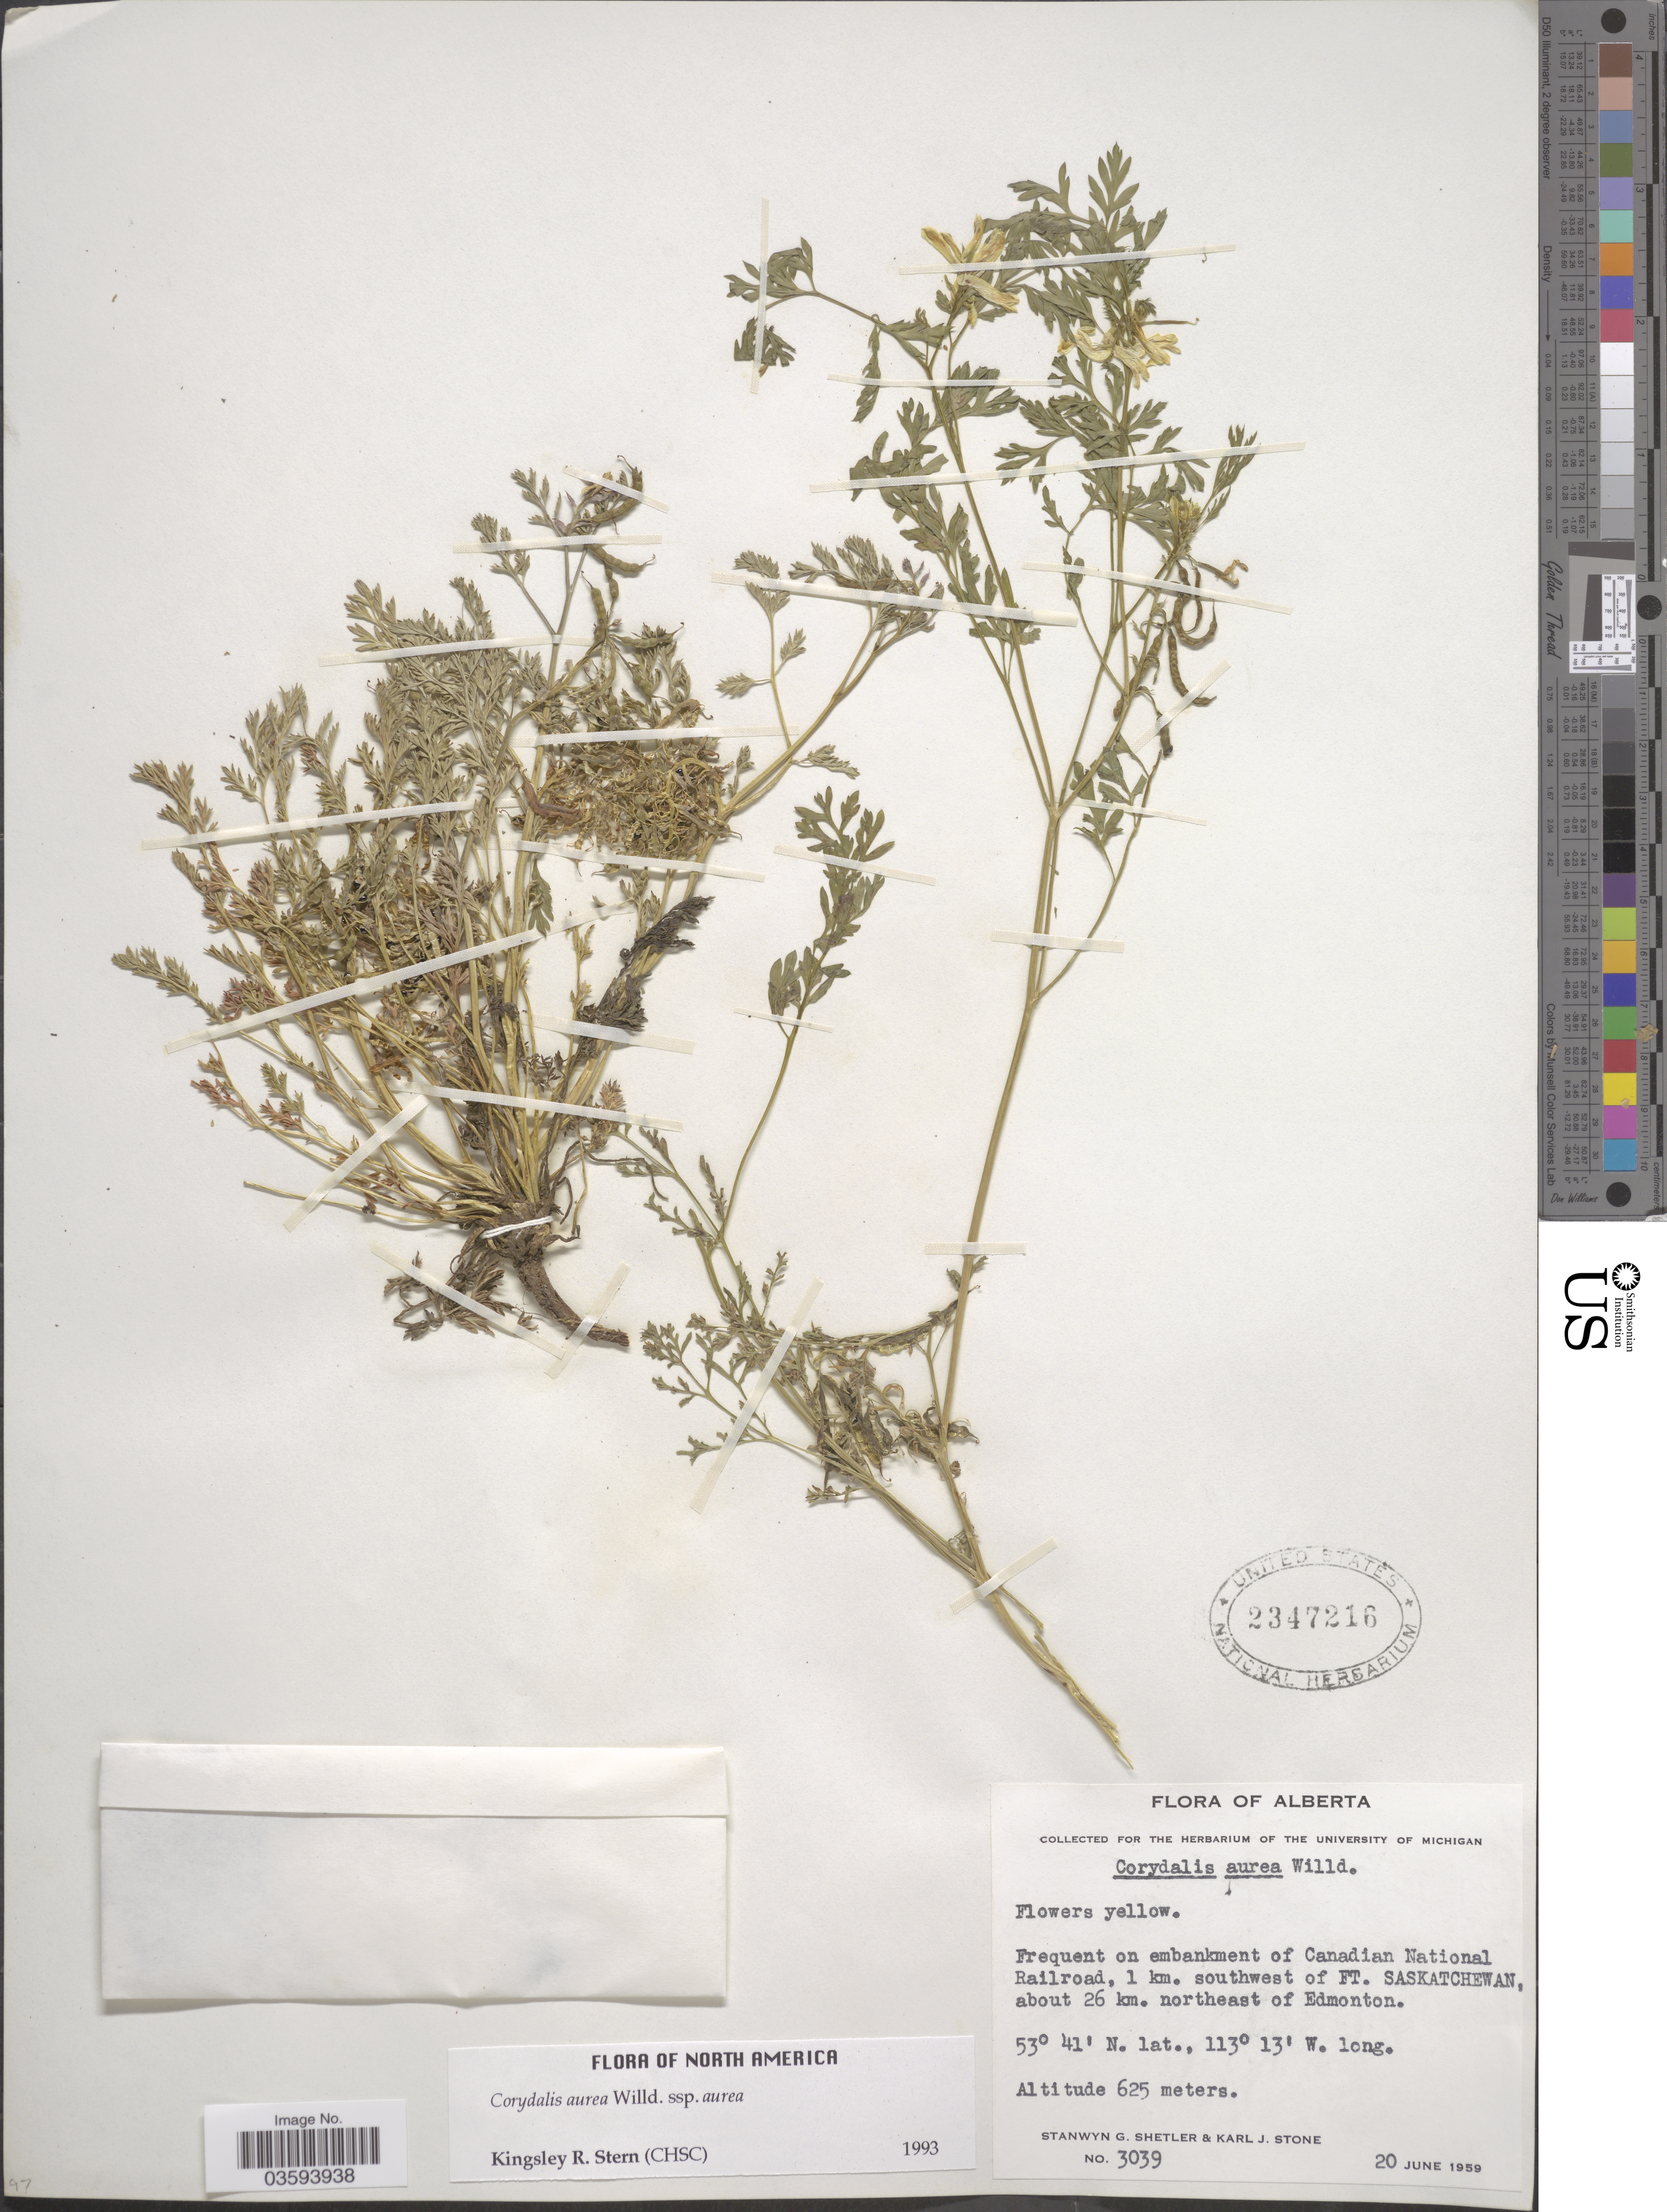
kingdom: Plantae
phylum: Tracheophyta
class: Magnoliopsida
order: Ranunculales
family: Papaveraceae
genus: Corydalis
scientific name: Corydalis aurea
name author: Willd.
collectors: S. Shetler & K. J. Stone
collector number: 3039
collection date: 1959-06-20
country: Canada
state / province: Alberta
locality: Frequent on embankment of Canadian National Railroad, 1 km. southwest of Ft. Saskatchewan, about 26 km. northeast of Edmonton.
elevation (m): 625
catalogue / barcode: US 2347216